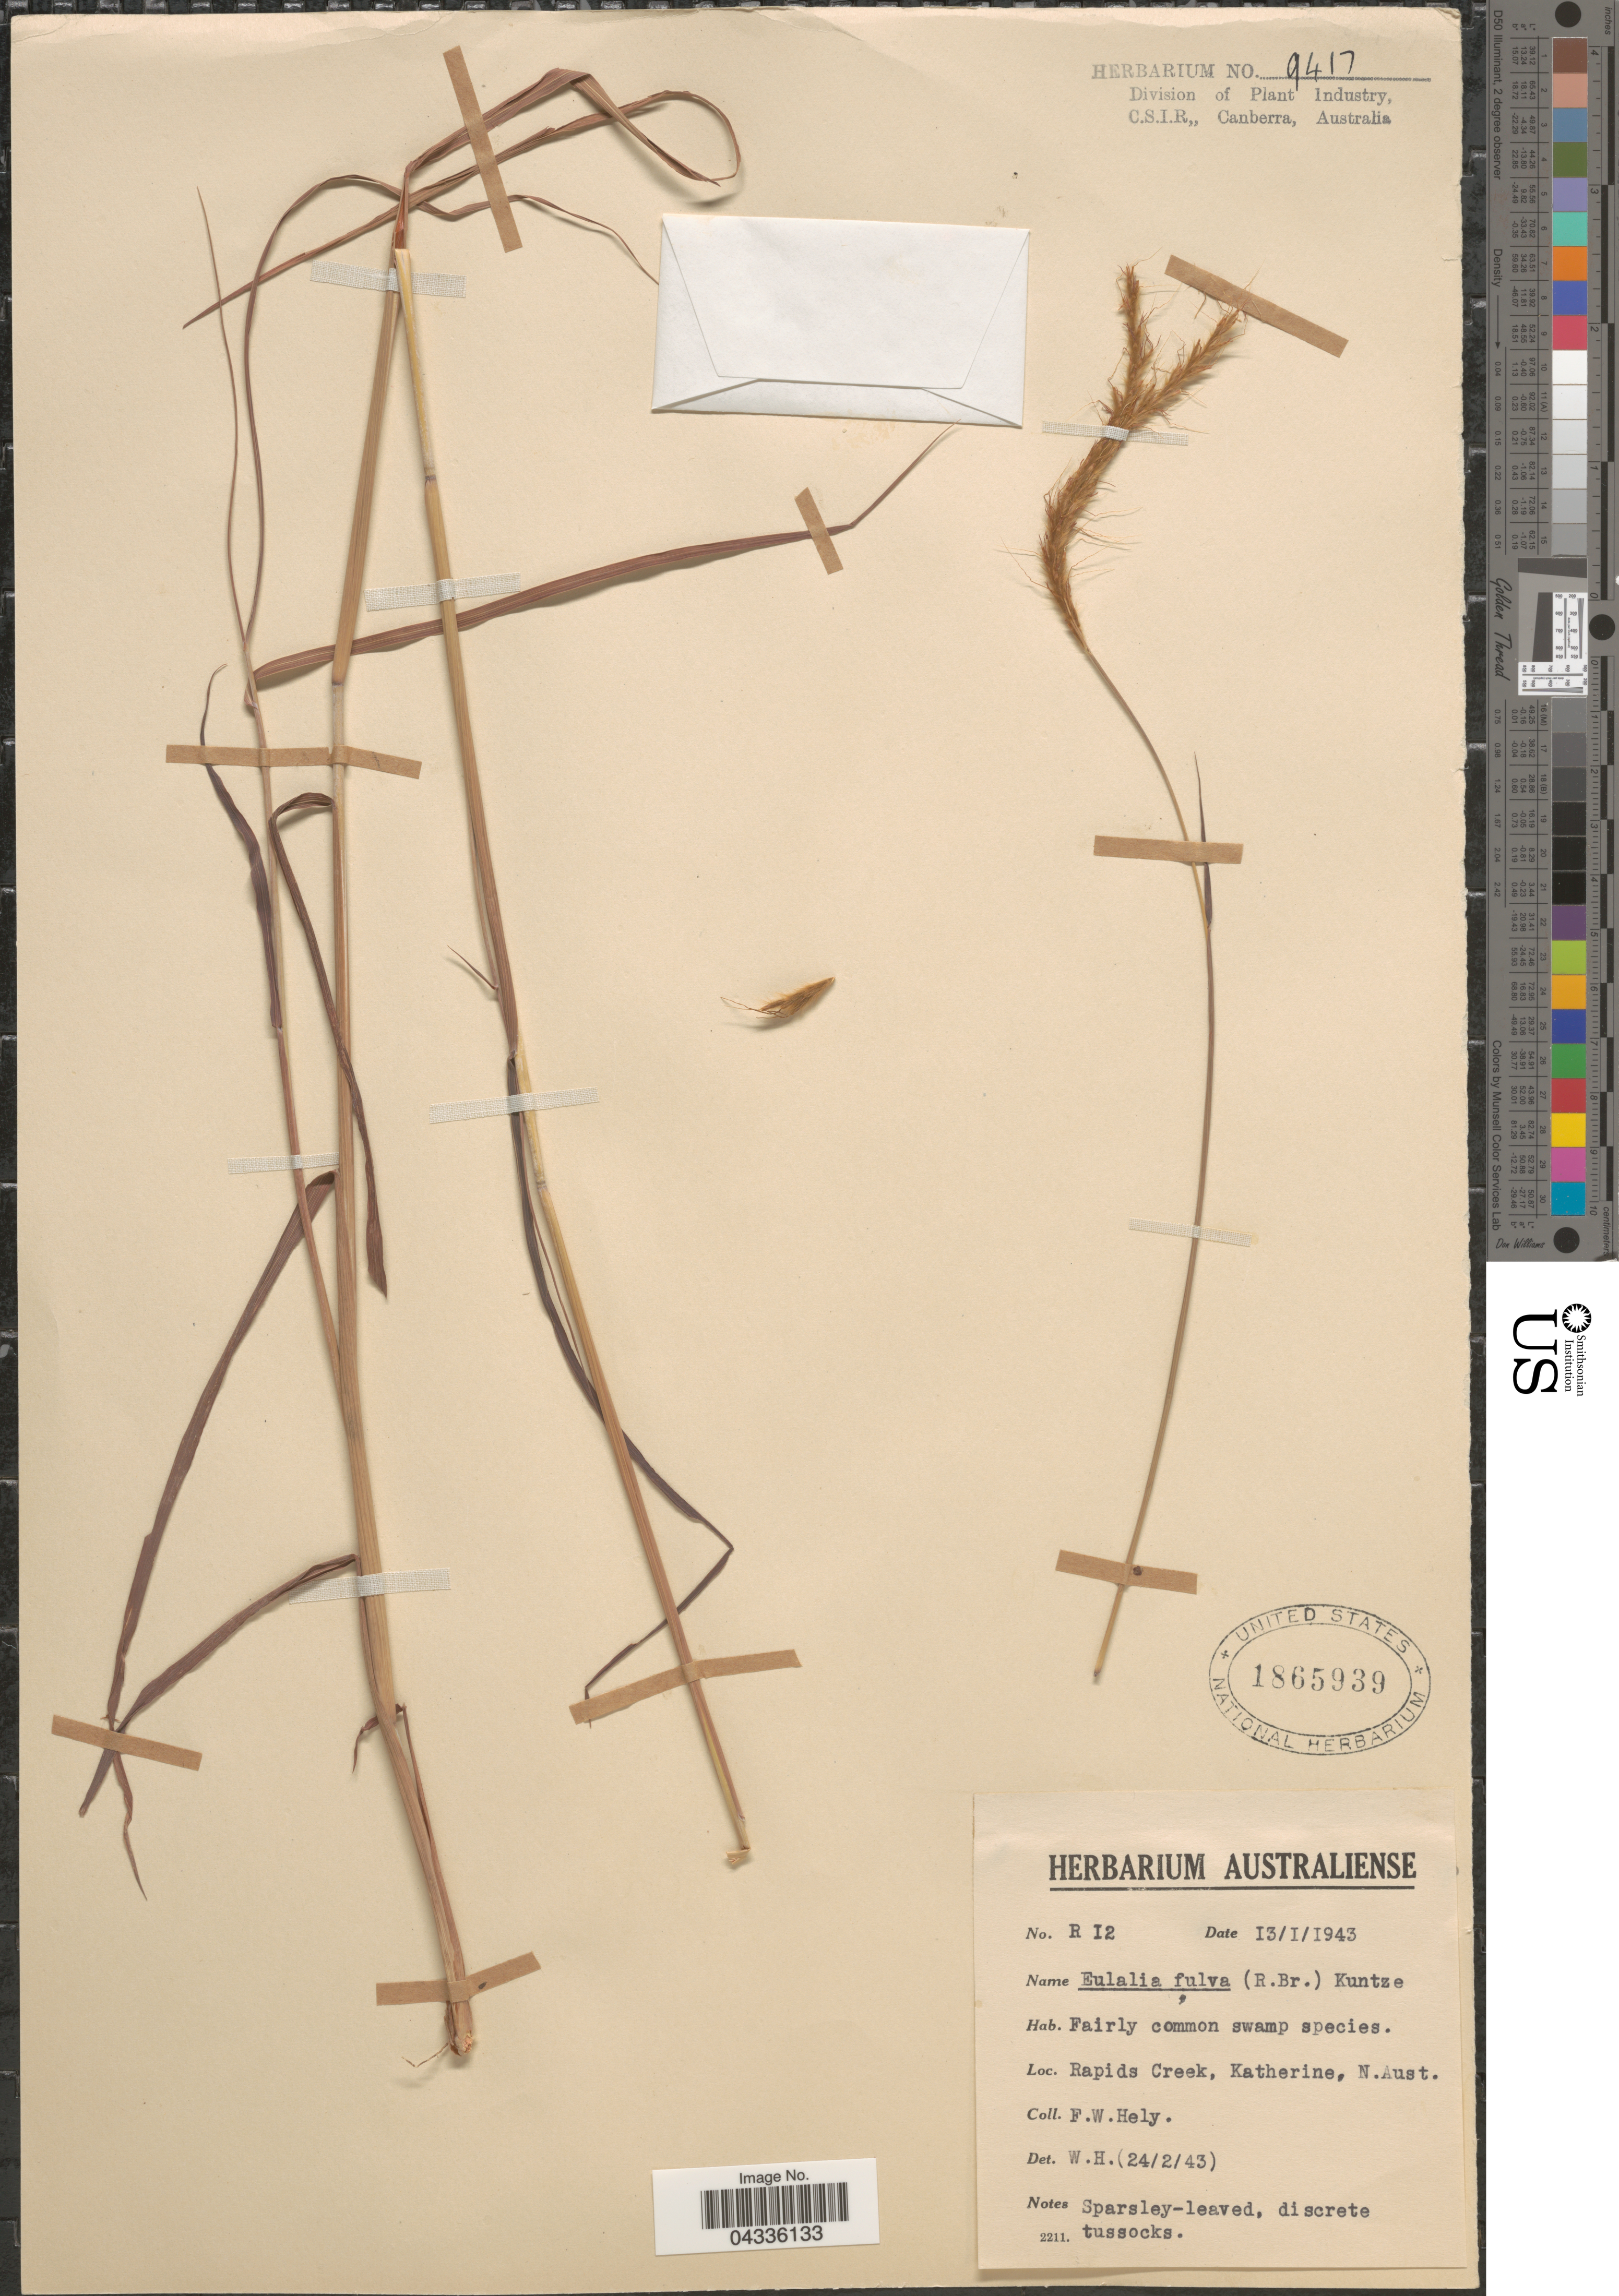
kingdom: Plantae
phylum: Tracheophyta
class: Liliopsida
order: Poales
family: Poaceae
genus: Eulalia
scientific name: Eulalia aurea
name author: (Bory) Kunth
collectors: F. Hely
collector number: R12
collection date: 1943-01-13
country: Australia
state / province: Northern Territory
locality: Rapids Creek, Katherine, N. Aust.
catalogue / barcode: US 1865939